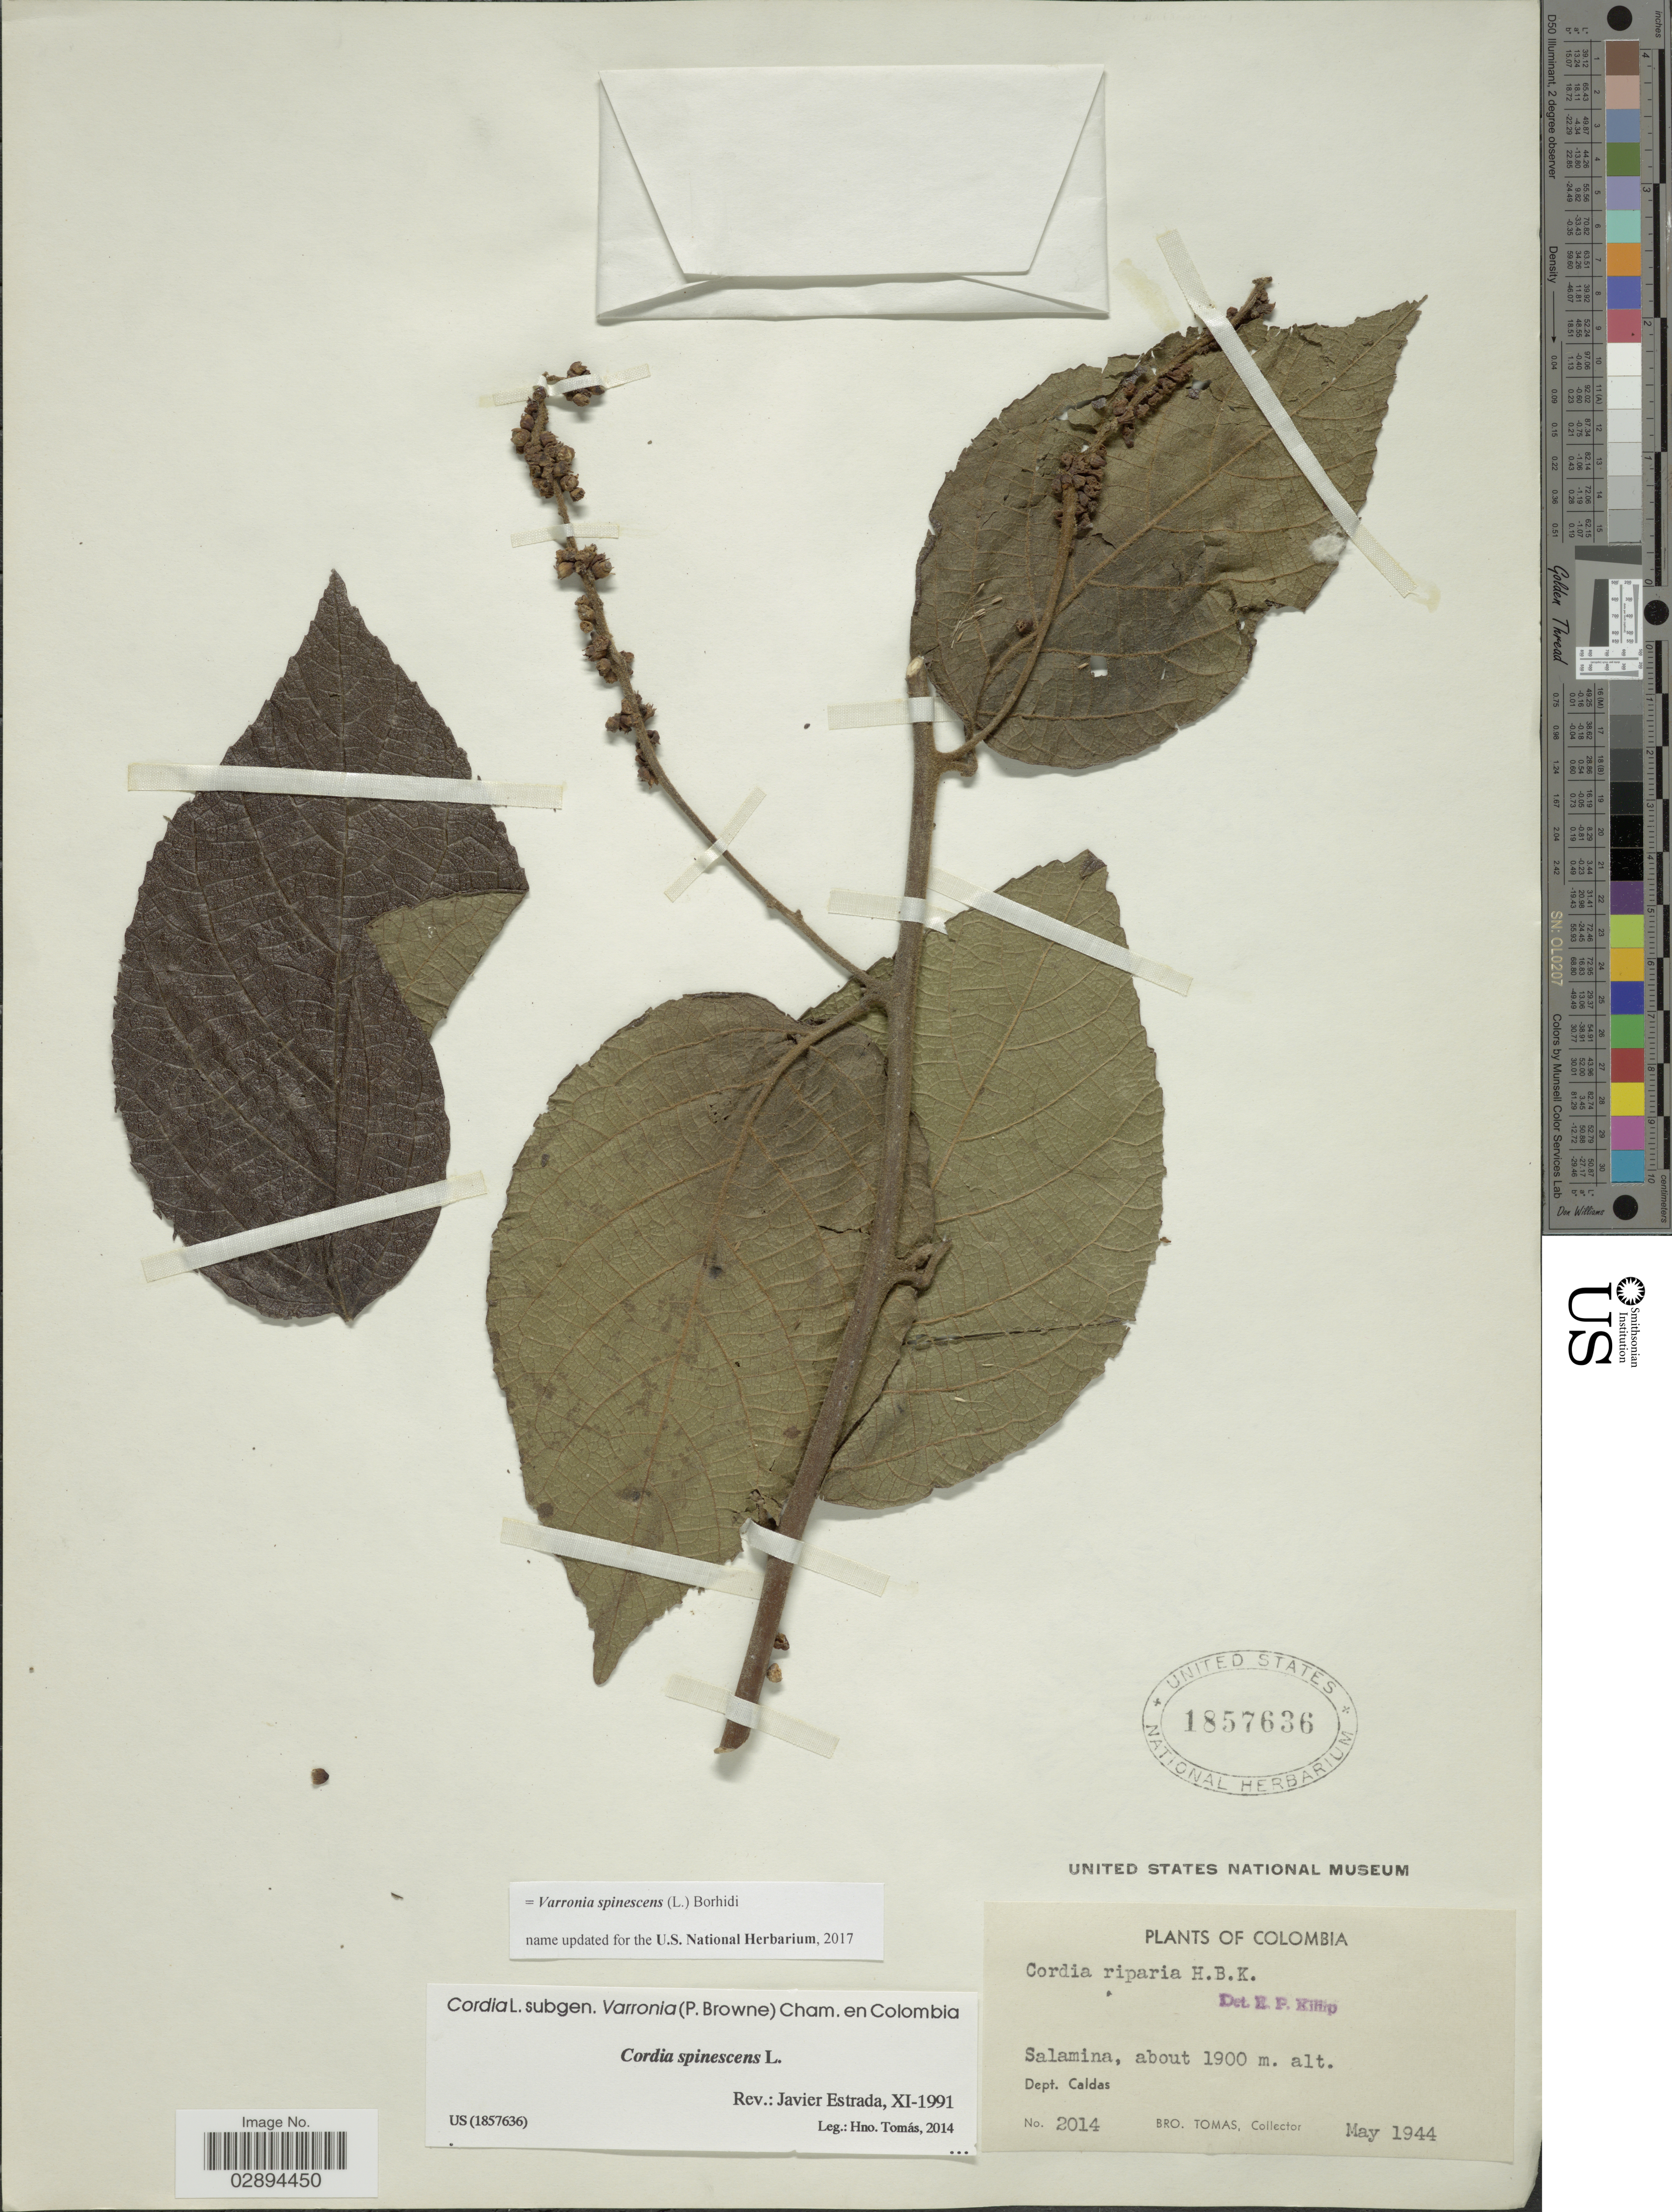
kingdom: Plantae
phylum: Tracheophyta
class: Magnoliopsida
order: Boraginales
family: Cordiaceae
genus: Varronia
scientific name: Varronia spinescens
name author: (L.) Borhidi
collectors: B. Tomas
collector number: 2014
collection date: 1944-05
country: Colombia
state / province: Caldas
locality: Salamina. Dept. Caldas.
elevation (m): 1900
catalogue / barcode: US 1857636